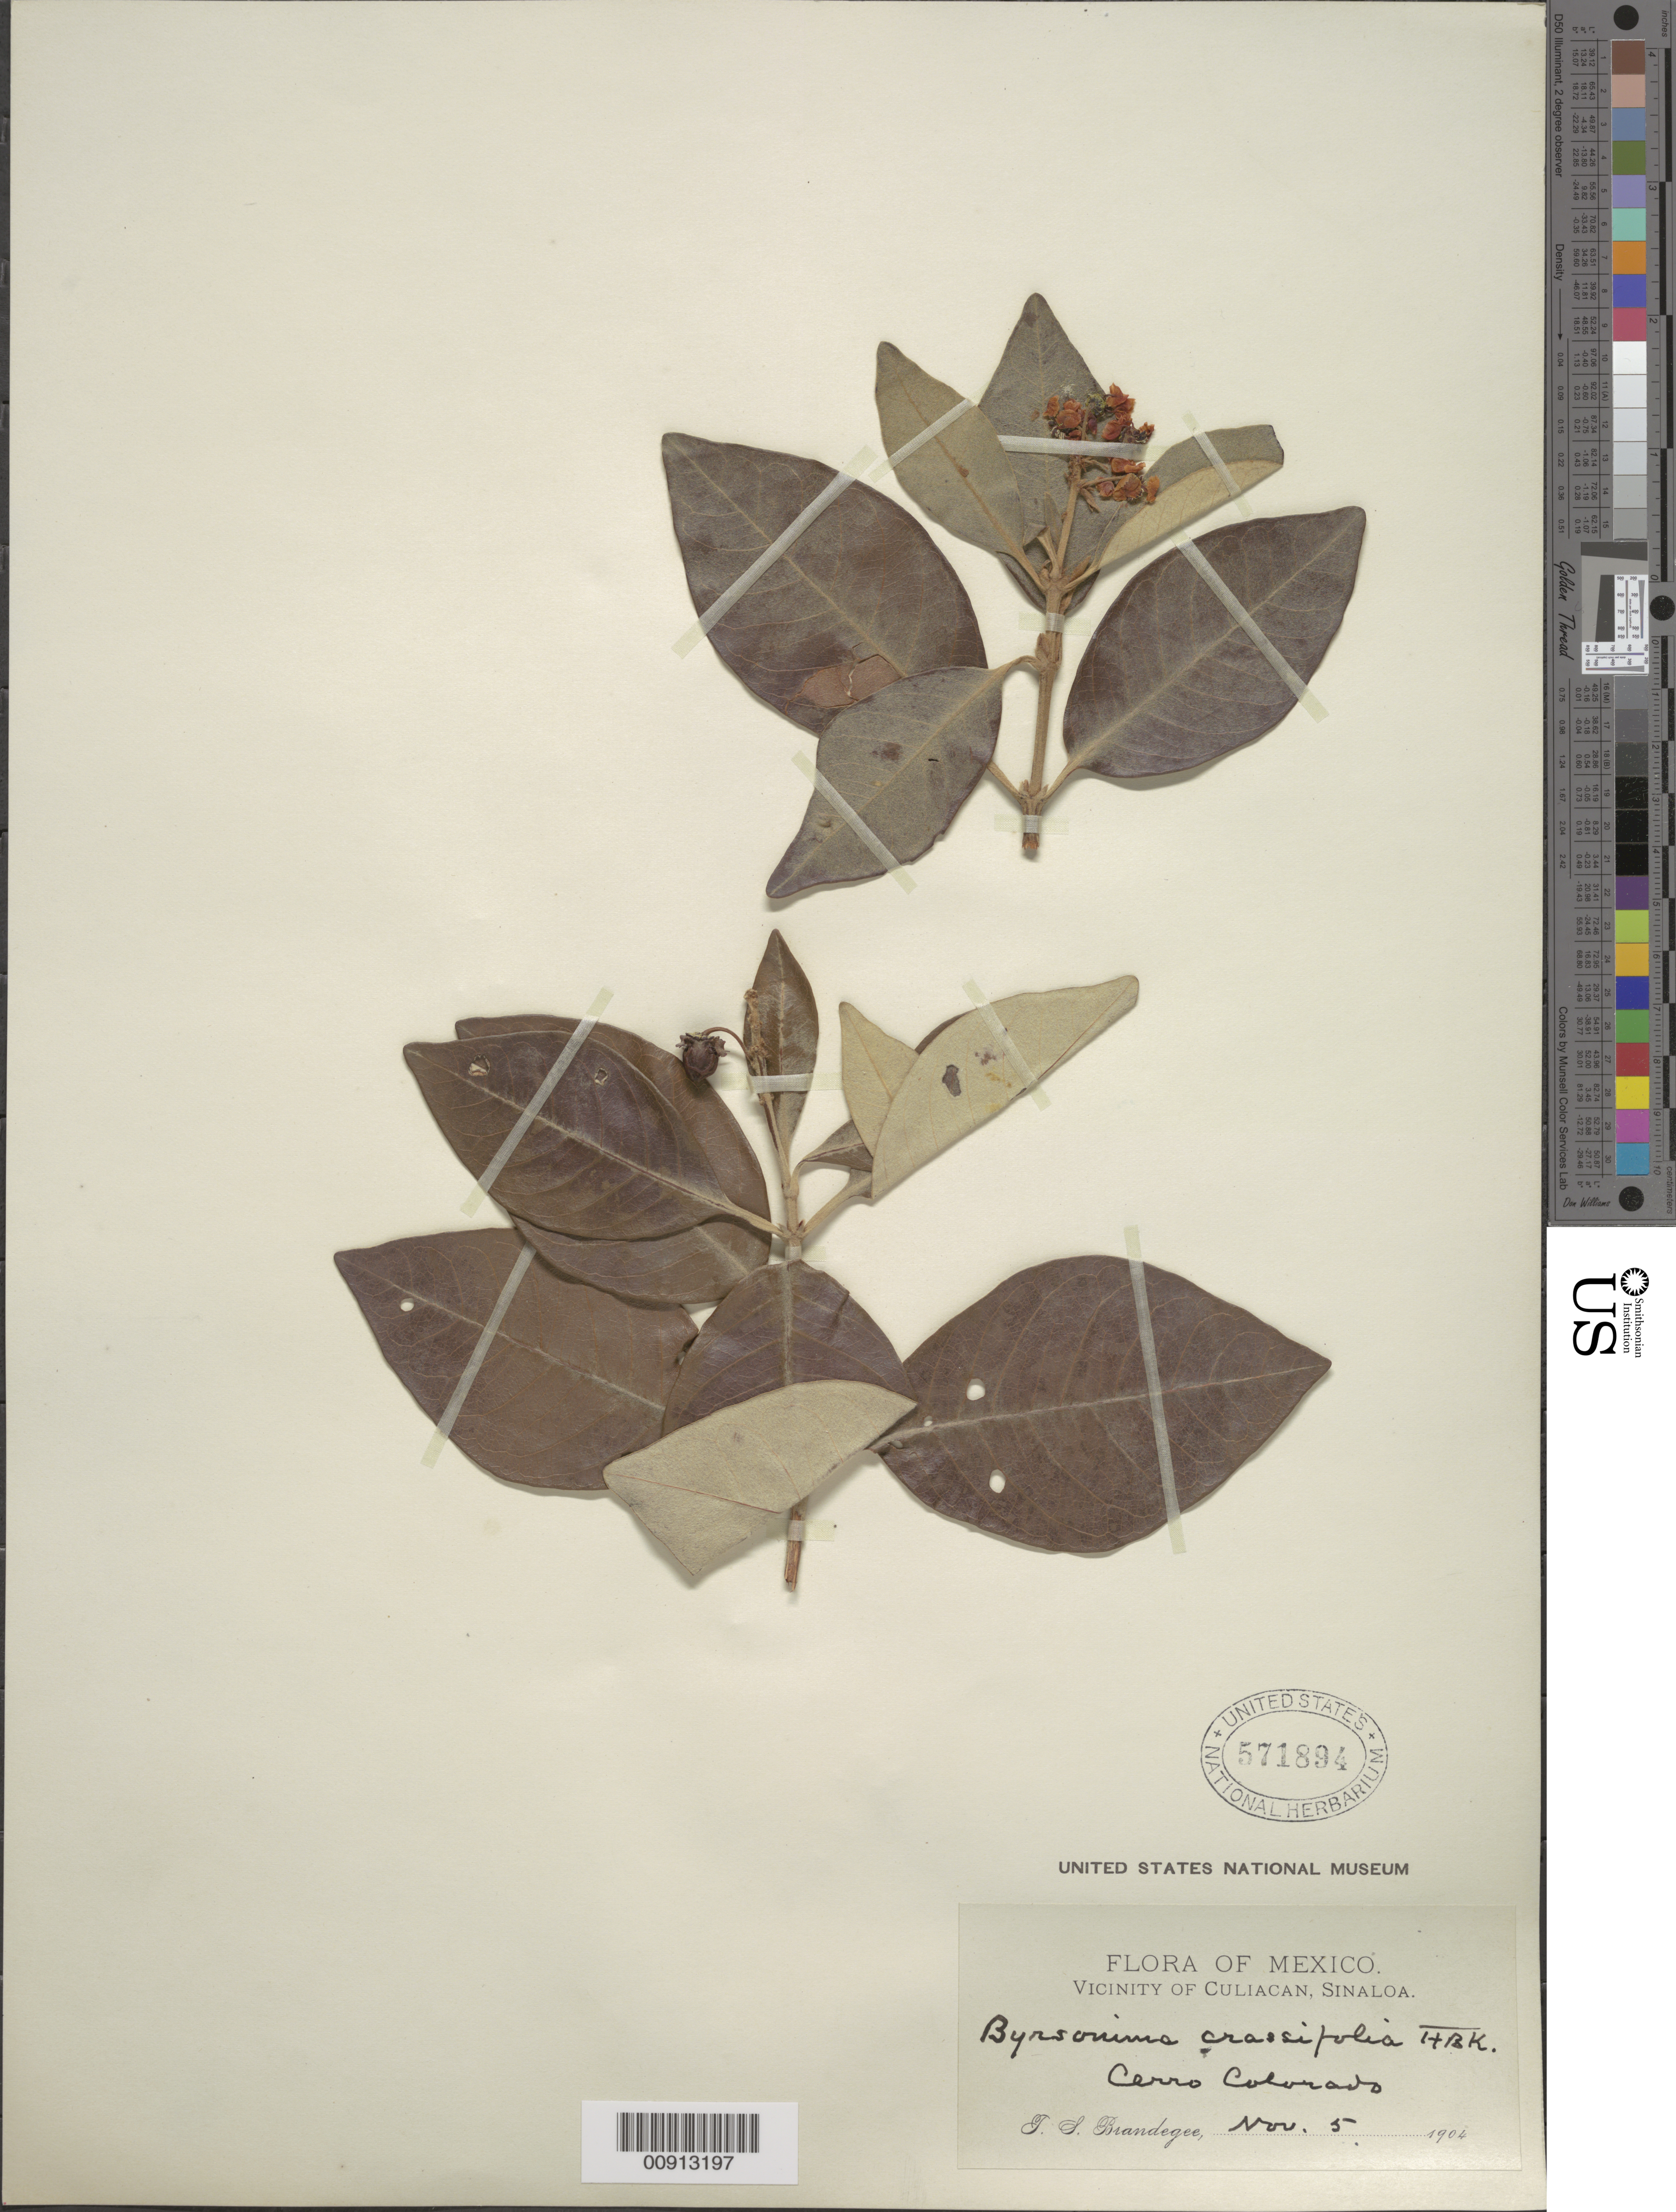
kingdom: Plantae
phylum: Tracheophyta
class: Magnoliopsida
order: Malpighiales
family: Malpighiaceae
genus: Byrsonima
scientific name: Byrsonima crassifolia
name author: (L.) Kunth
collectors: T. S. Brandegee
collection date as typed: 05 Nov 1904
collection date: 1904-11-05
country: Mexico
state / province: Sinaloa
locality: Cerro Colorado. Vicinity of Culiacan, Sinaloa.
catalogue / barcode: US 571894